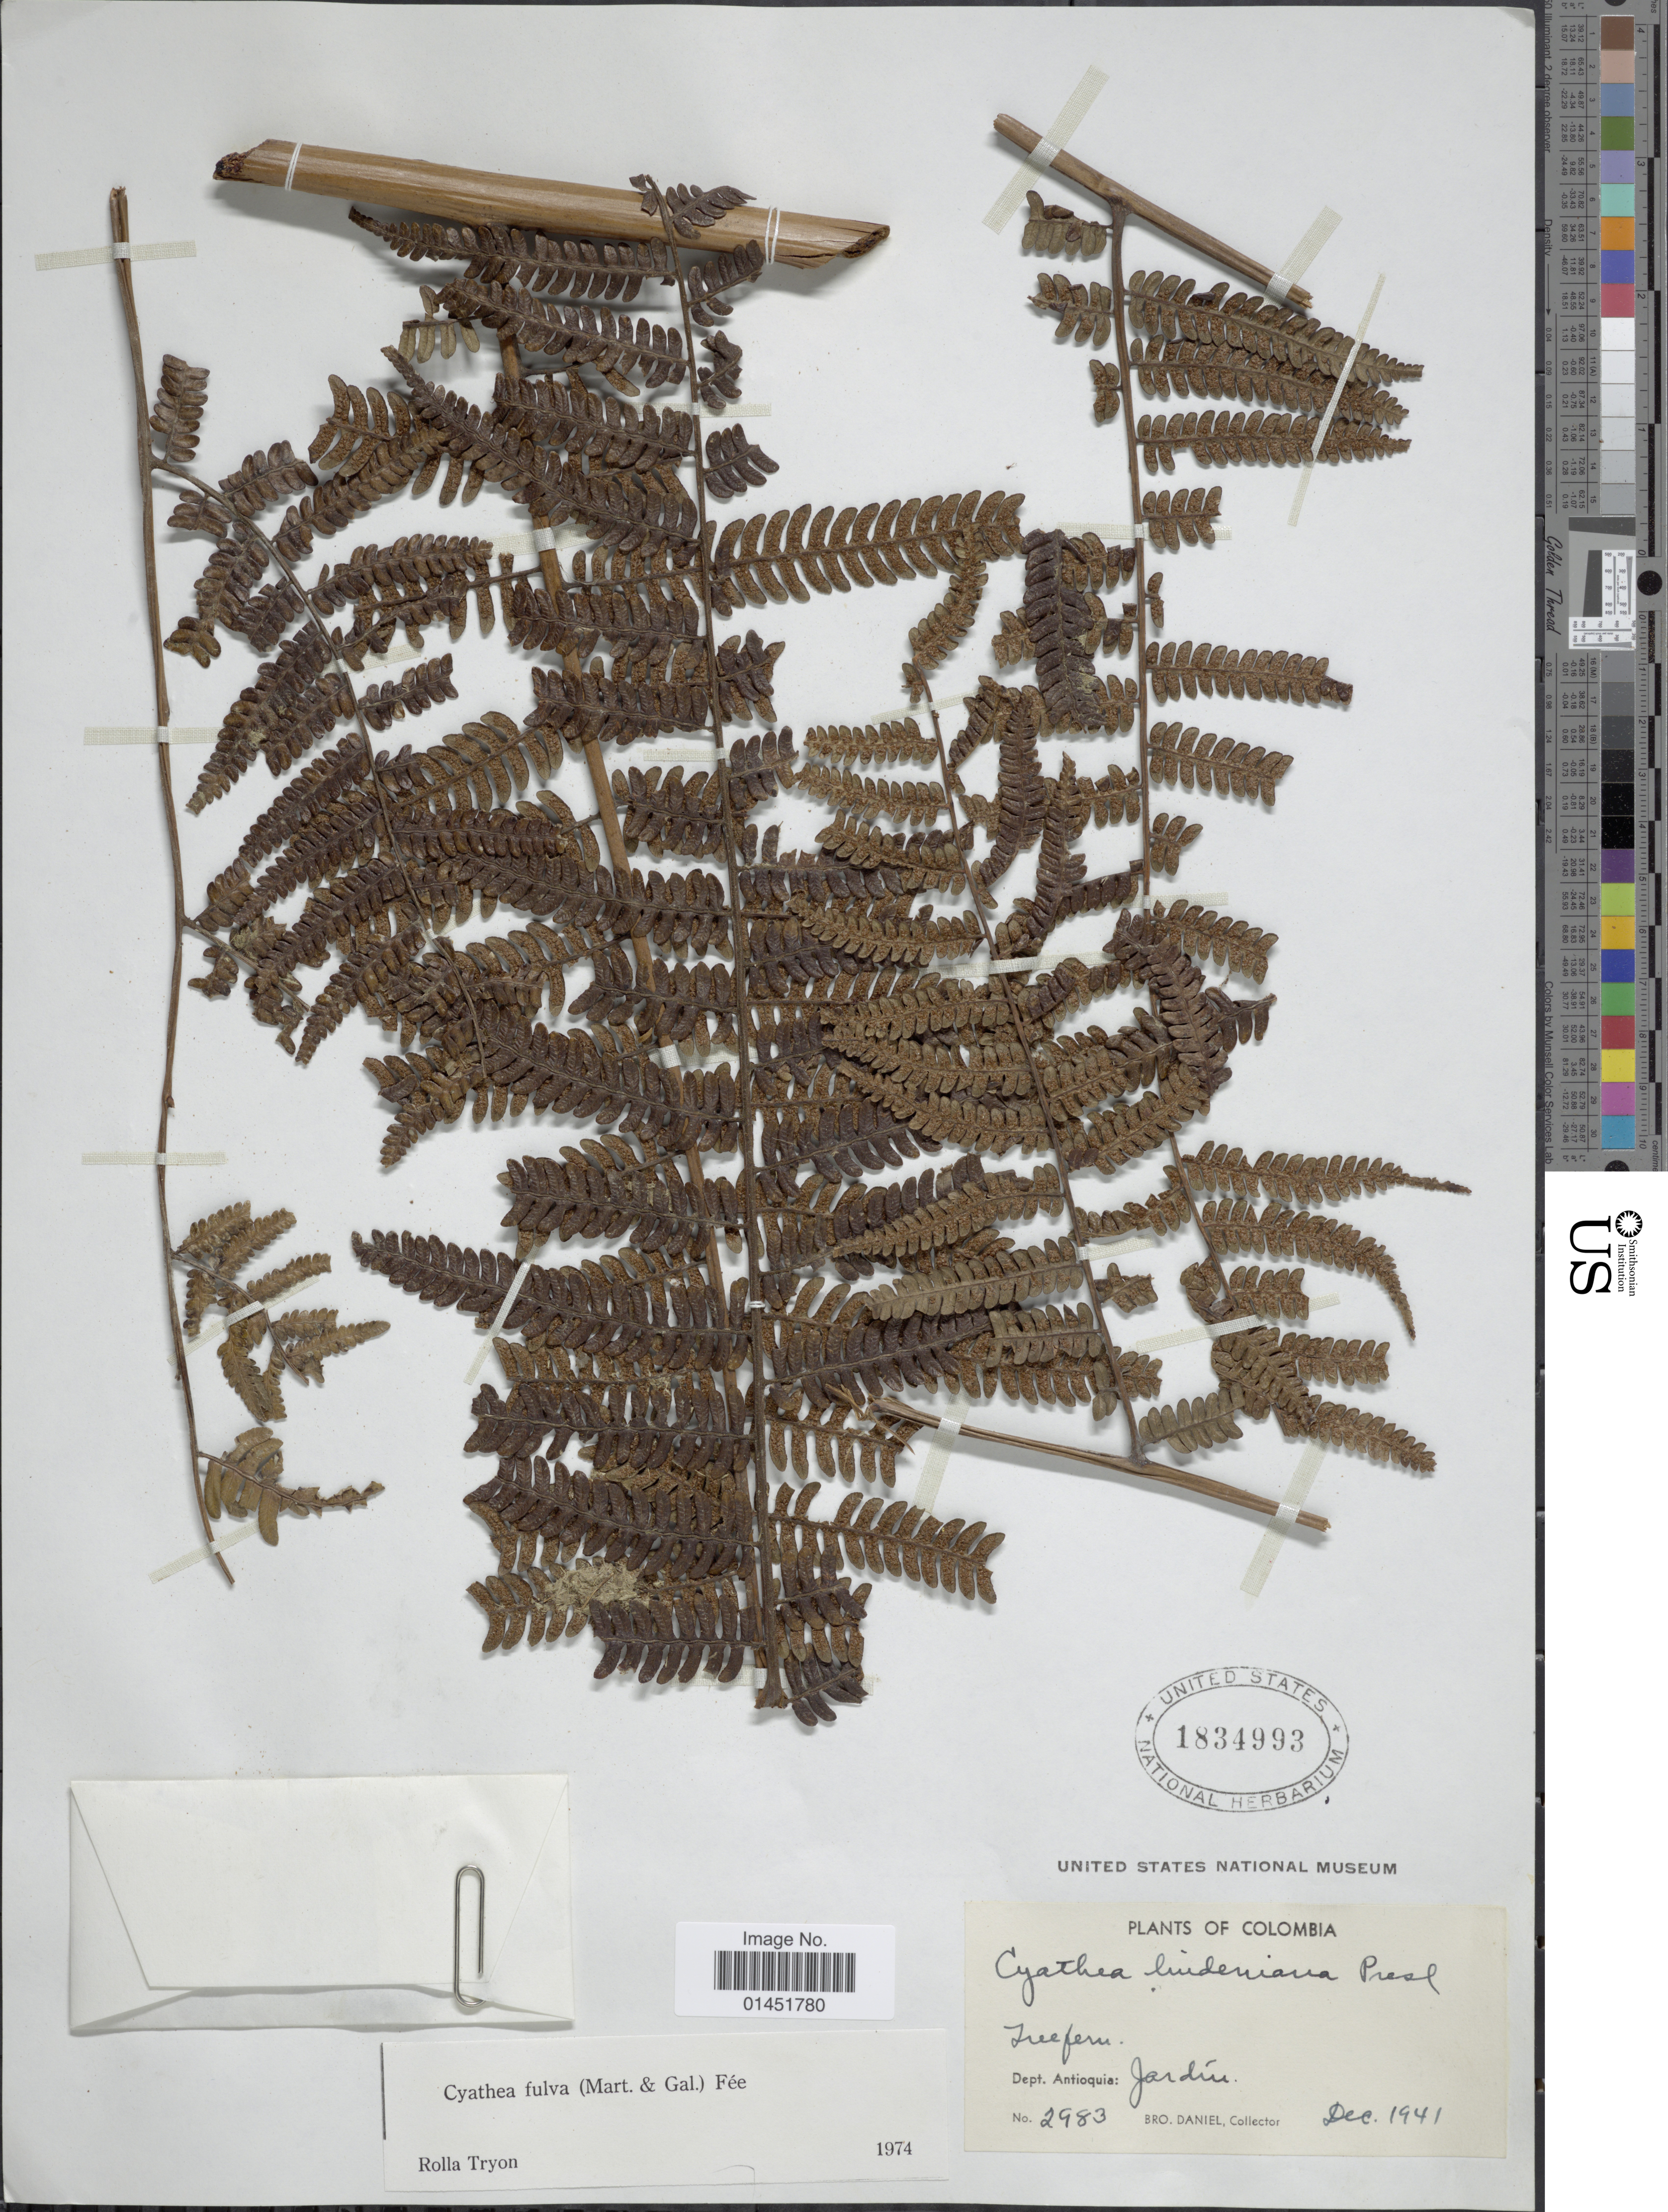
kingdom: Plantae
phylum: Tracheophyta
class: Polypodiopsida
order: Cyatheales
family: Cyatheaceae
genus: Cyathea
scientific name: Cyathea fulva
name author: (M. Martens & Galeotti) Fée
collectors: Bro. Daniel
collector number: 2983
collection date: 1941-12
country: Colombia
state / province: Antioquia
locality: Dept. Antioquia: jardin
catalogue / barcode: US 1834993